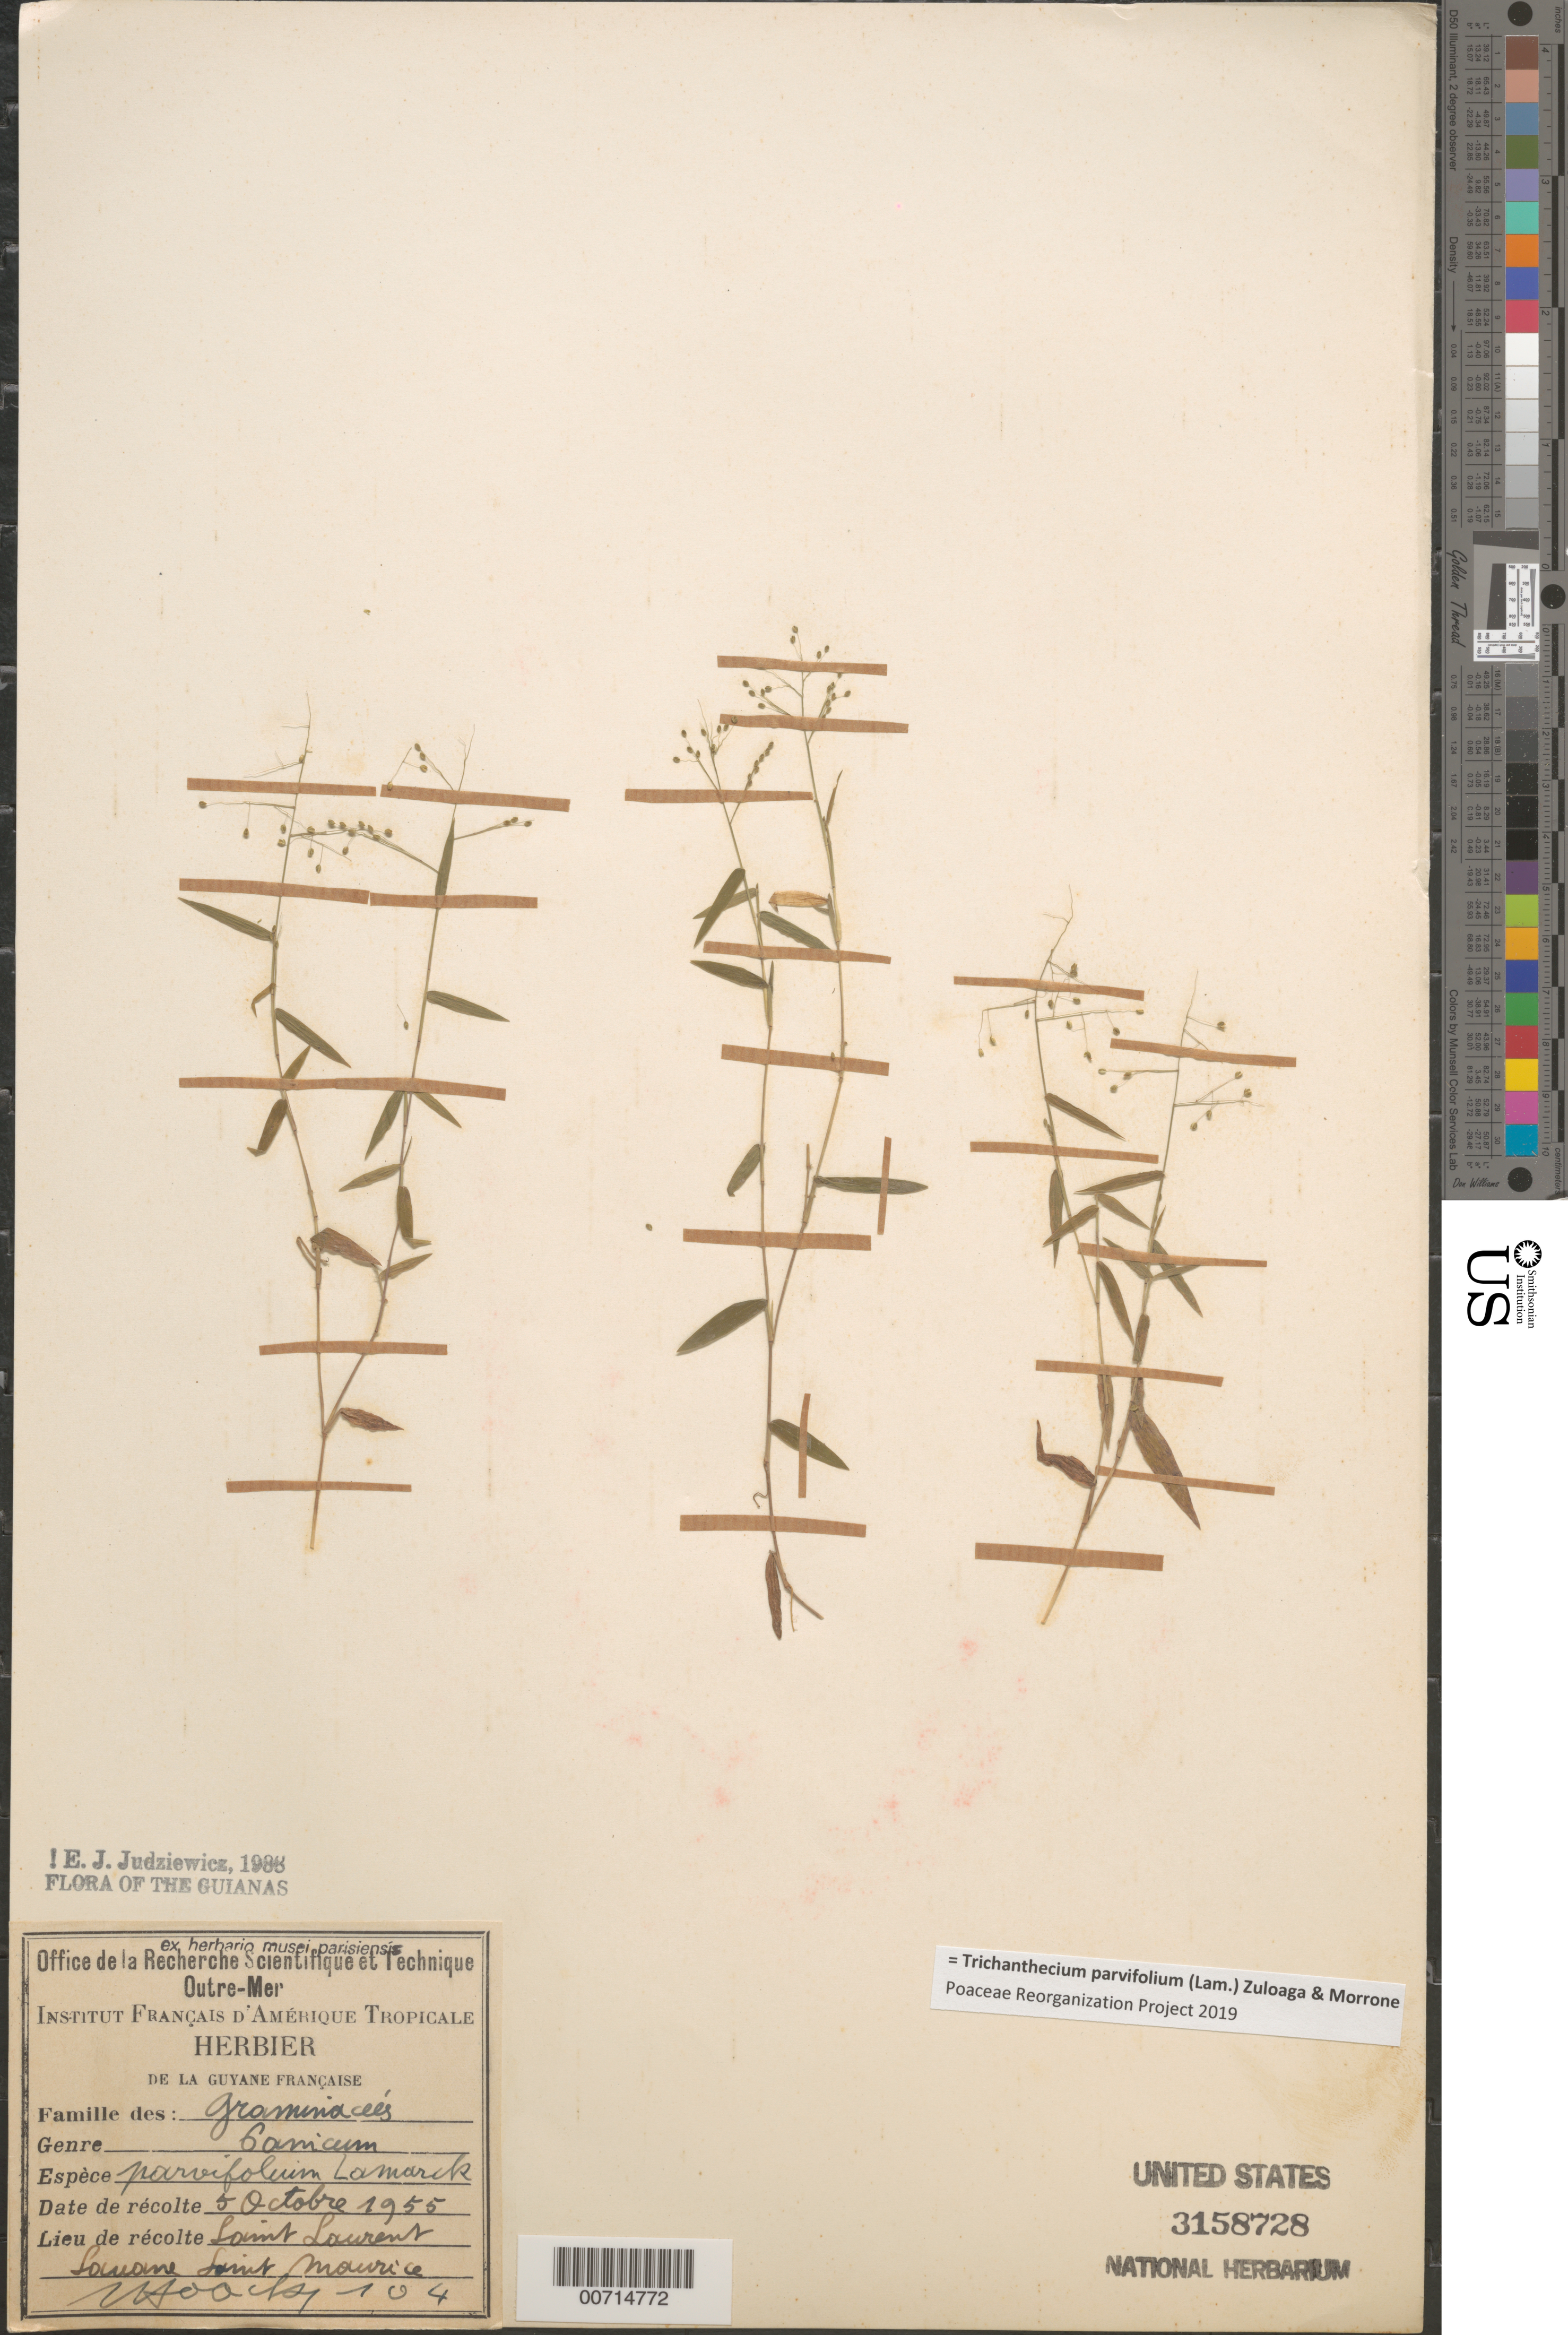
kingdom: Plantae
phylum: Tracheophyta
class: Liliopsida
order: Poales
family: Poaceae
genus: Trichanthecium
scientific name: Trichanthecium parvifolium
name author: (Lam.) Zuloaga & Morrone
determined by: Poaceae Reorganization Project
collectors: J. Hoock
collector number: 104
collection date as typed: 5-Oct-55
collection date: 1955-10-05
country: French Guiana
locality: Saint Laurent, Savane Saint Maurice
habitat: Savanna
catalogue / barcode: US 3158728